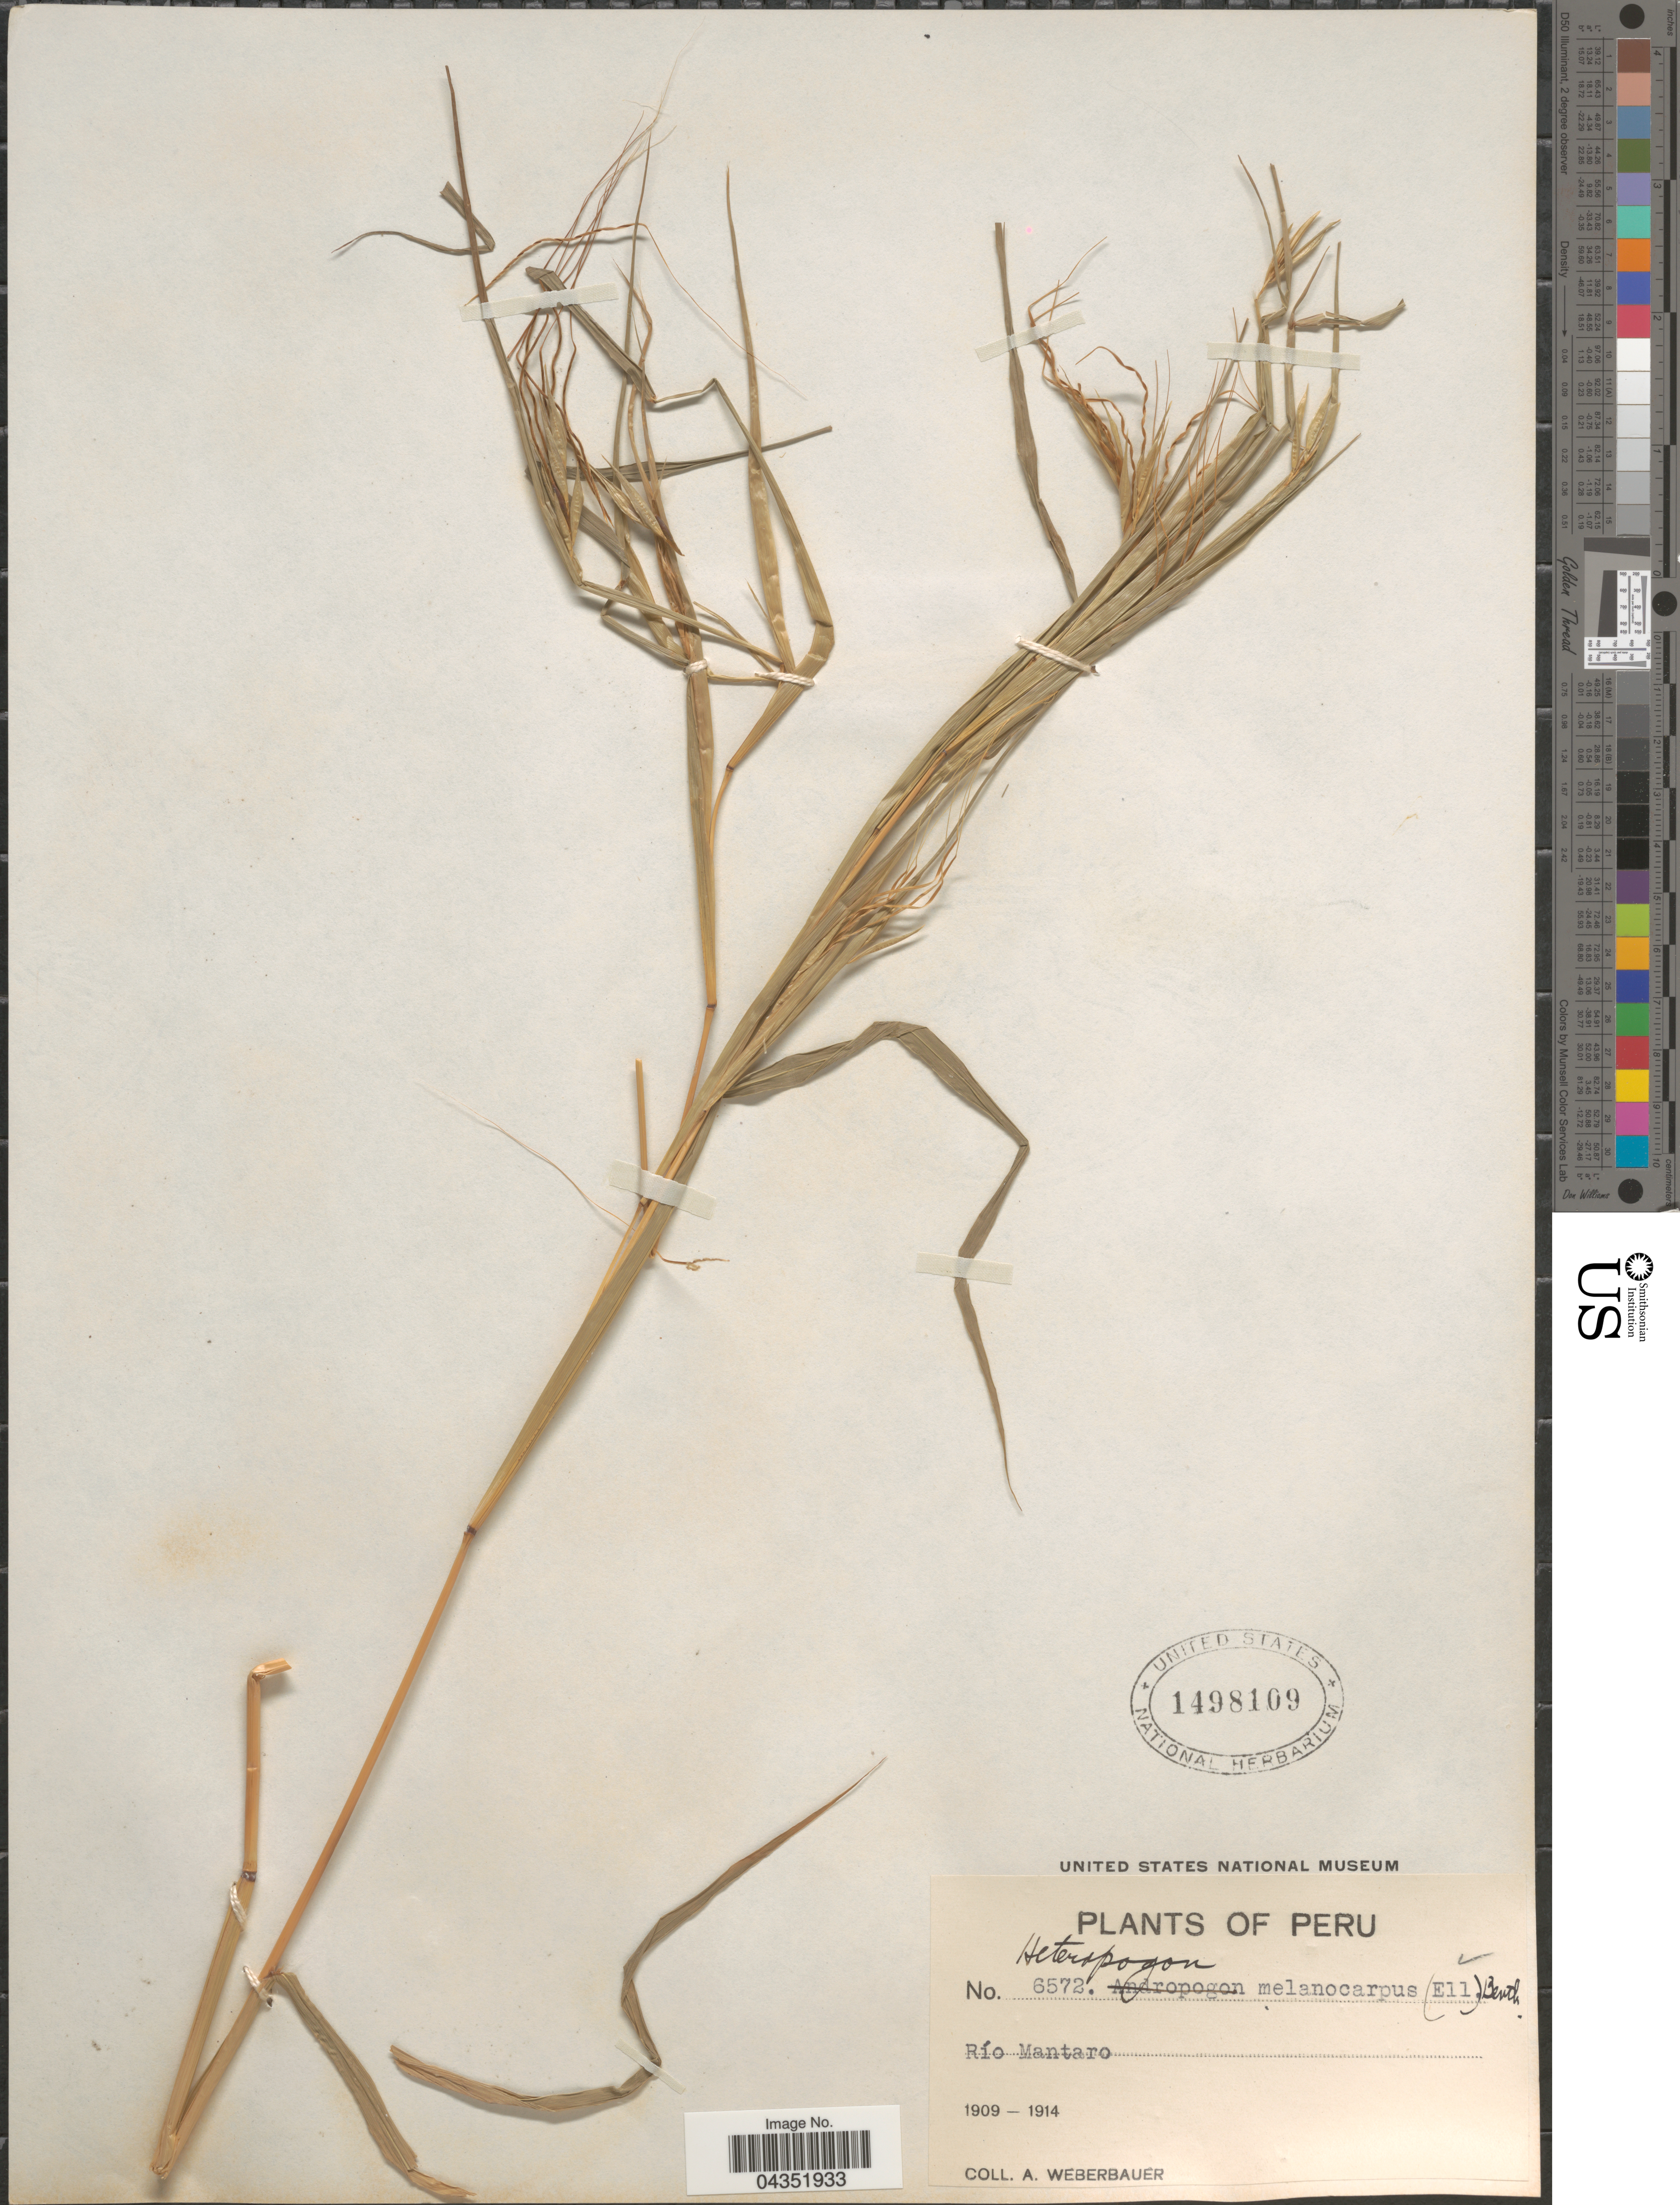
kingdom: Plantae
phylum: Tracheophyta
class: Liliopsida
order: Poales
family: Poaceae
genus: Heteropogon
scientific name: Heteropogon melanocarpus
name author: (Elliott) Benth.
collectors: A. Weberbauer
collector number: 6572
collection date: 1909/1914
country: Peru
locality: Río Mantaro.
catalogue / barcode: US 1498109